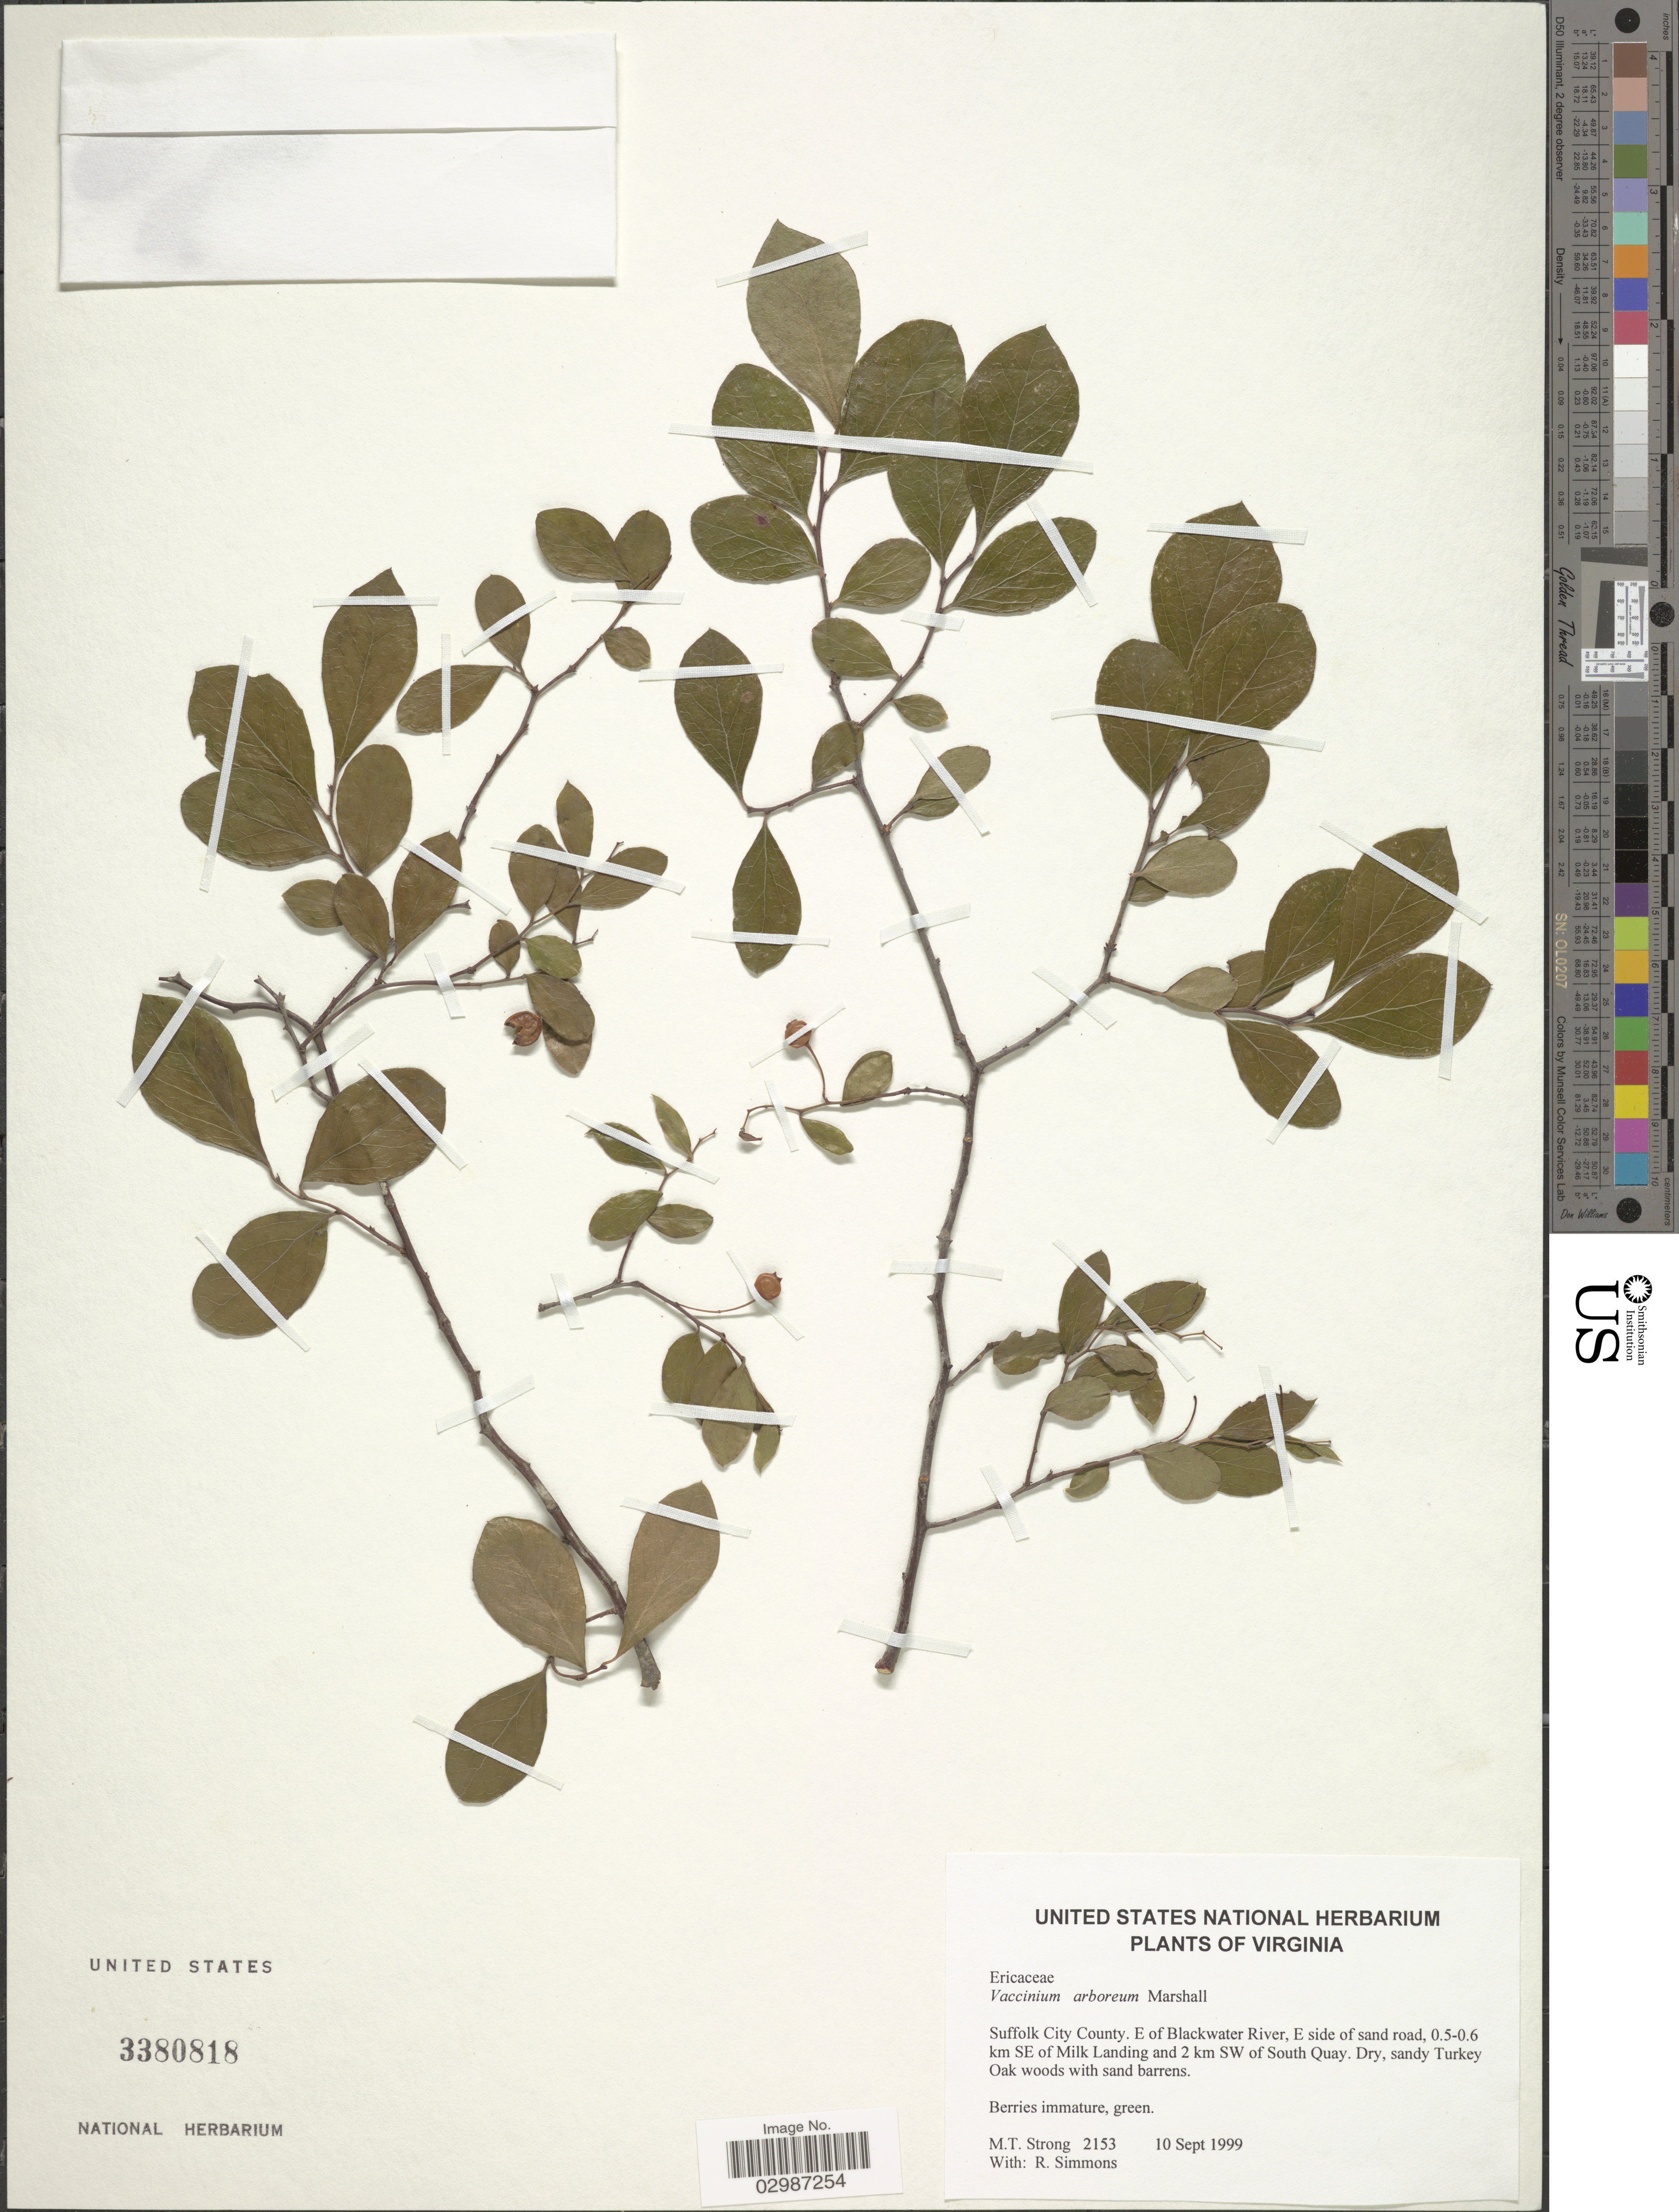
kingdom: Plantae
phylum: Tracheophyta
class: Magnoliopsida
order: Ericales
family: Ericaceae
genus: Vaccinium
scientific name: Vaccinium arboreum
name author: Marshall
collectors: M. T. Strong & R. Simmons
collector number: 2153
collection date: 1999-09-10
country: United States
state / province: Virginia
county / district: City of Suffolk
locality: Suffolk City County, E of Blackwater River, E side of sand road, 0.5-0.6 km SE of Milk Landing and 2 km SW of South Quay.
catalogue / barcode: US 3380818